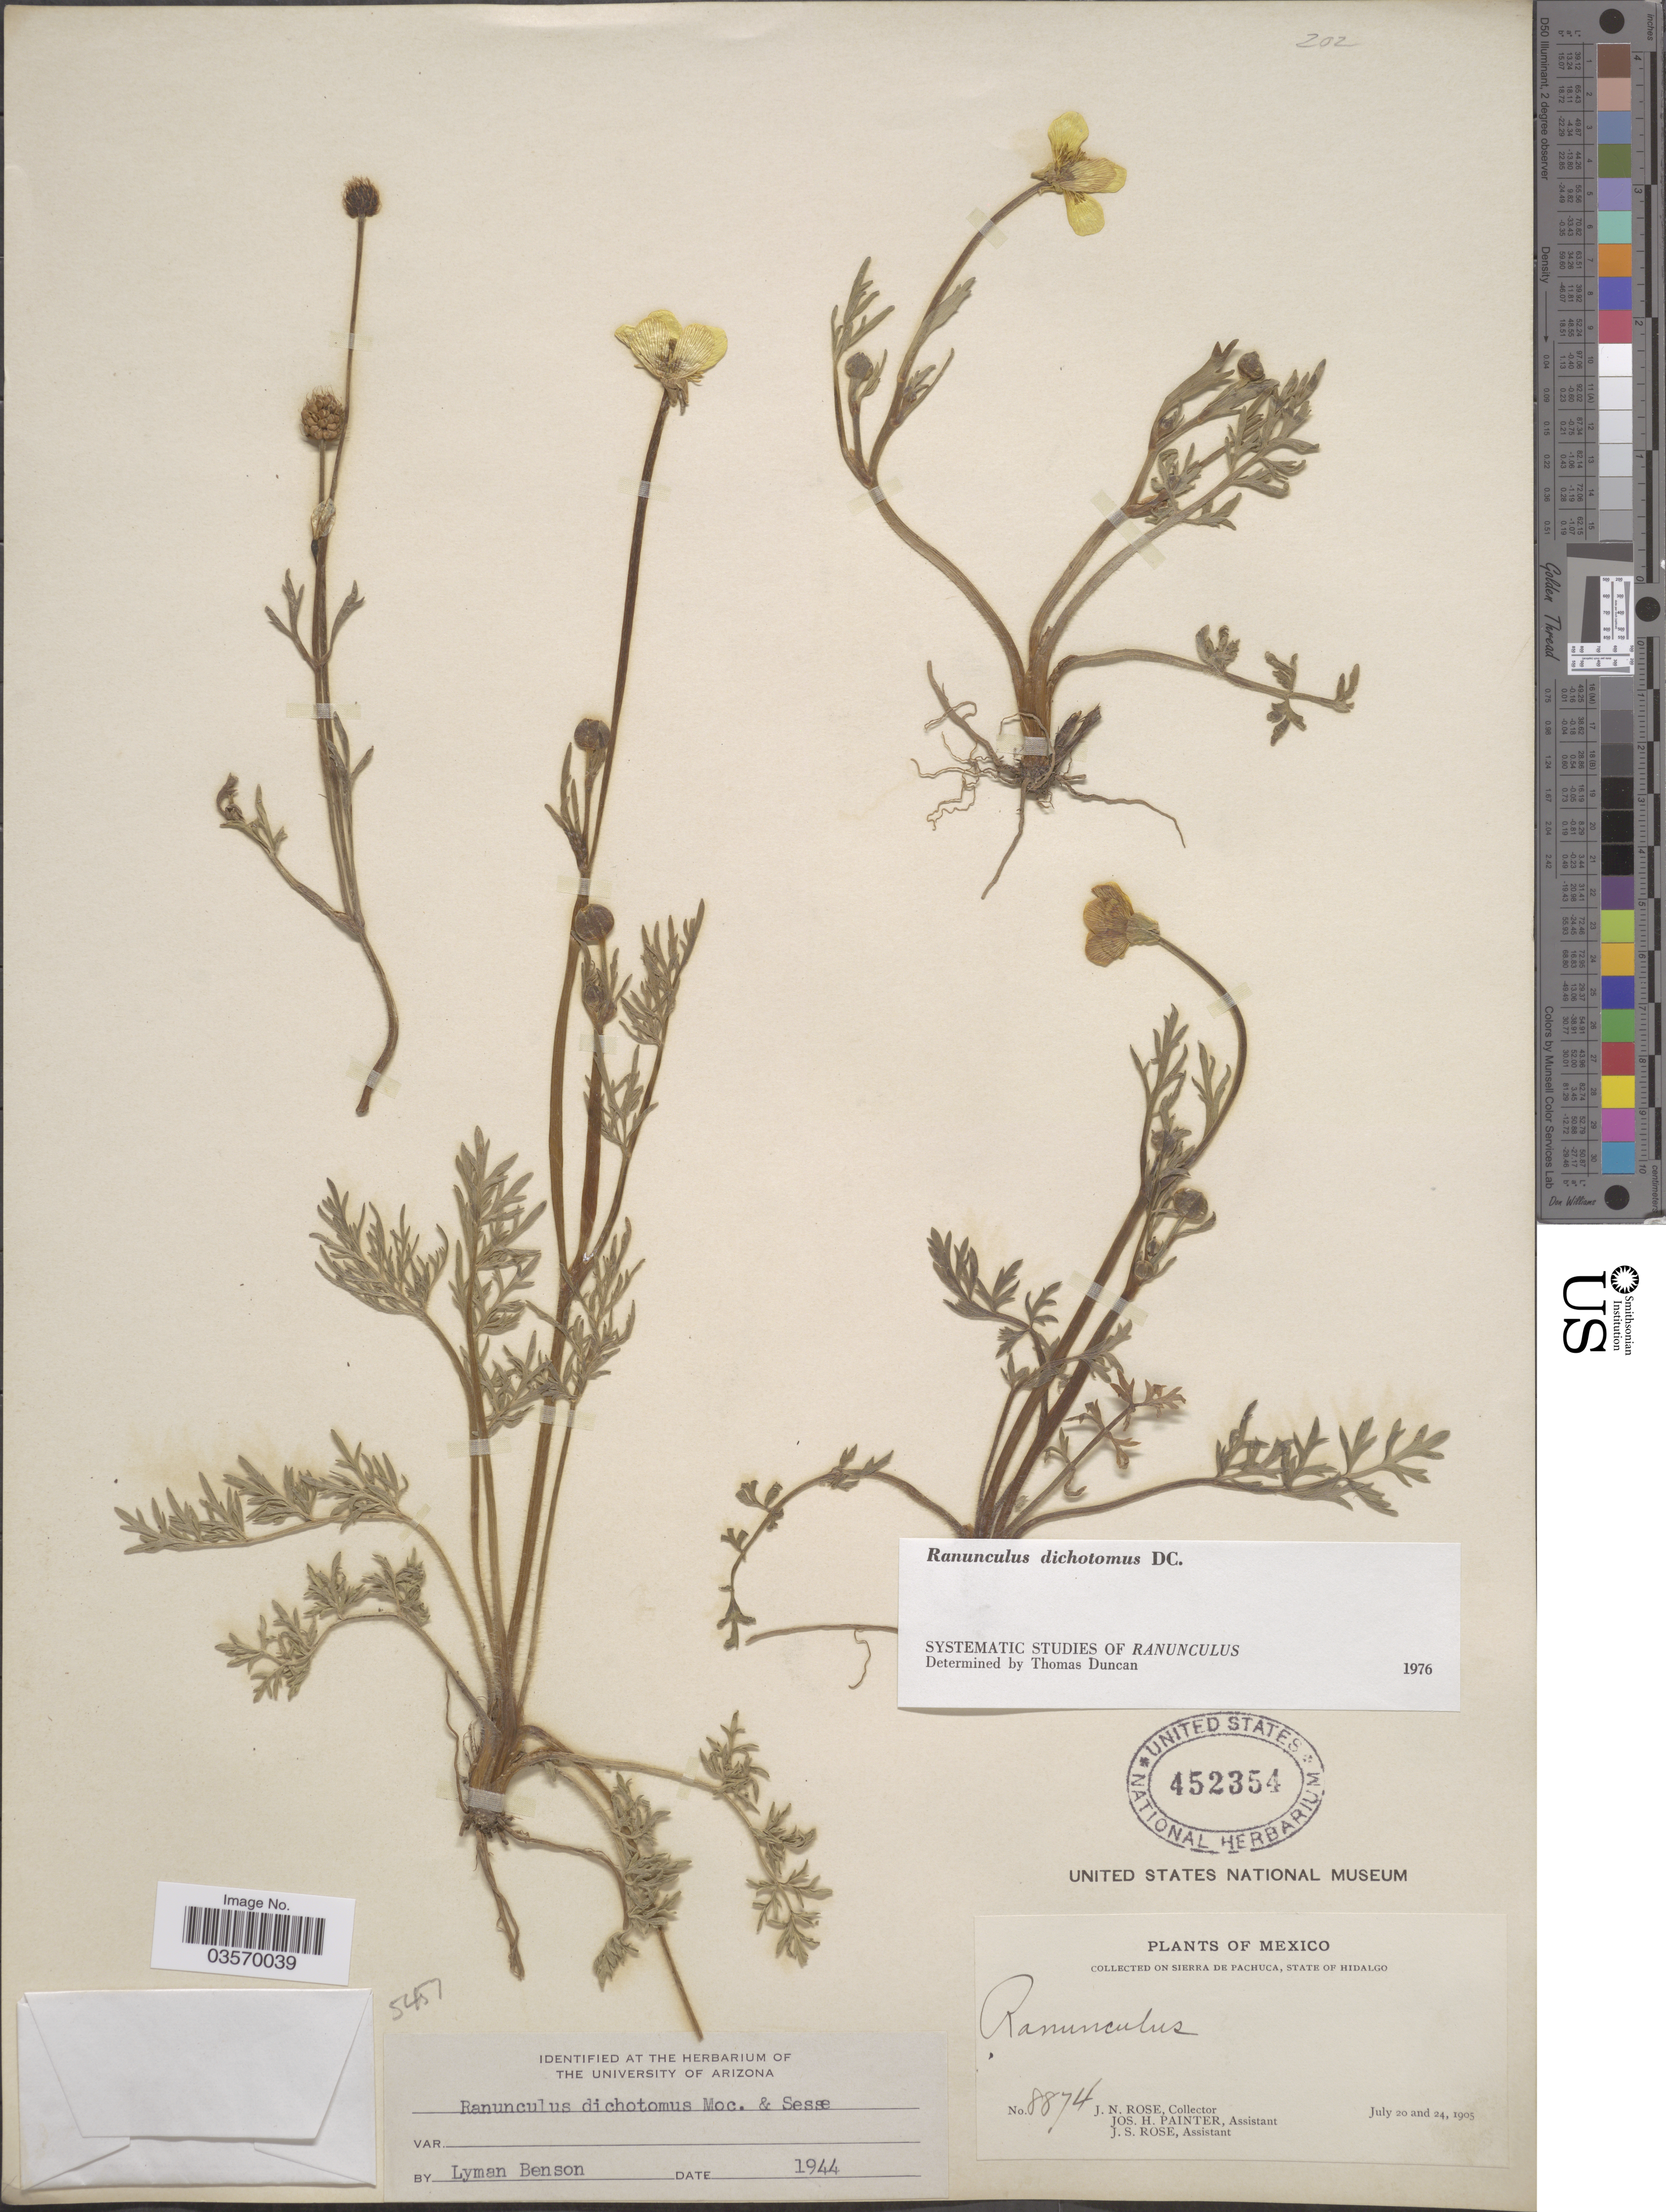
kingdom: Plantae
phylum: Tracheophyta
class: Magnoliopsida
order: Ranunculales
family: Ranunculaceae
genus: Ranunculus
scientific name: Ranunculus dichotomus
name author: Moc. & Sessé ex DC.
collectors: J. N. Rose, J. H. Painter & J. S. Rose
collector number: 8874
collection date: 1905-07-20/1905-07-24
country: Mexico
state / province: Hidalgo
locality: Sierra de Pachuca.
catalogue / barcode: US 452354